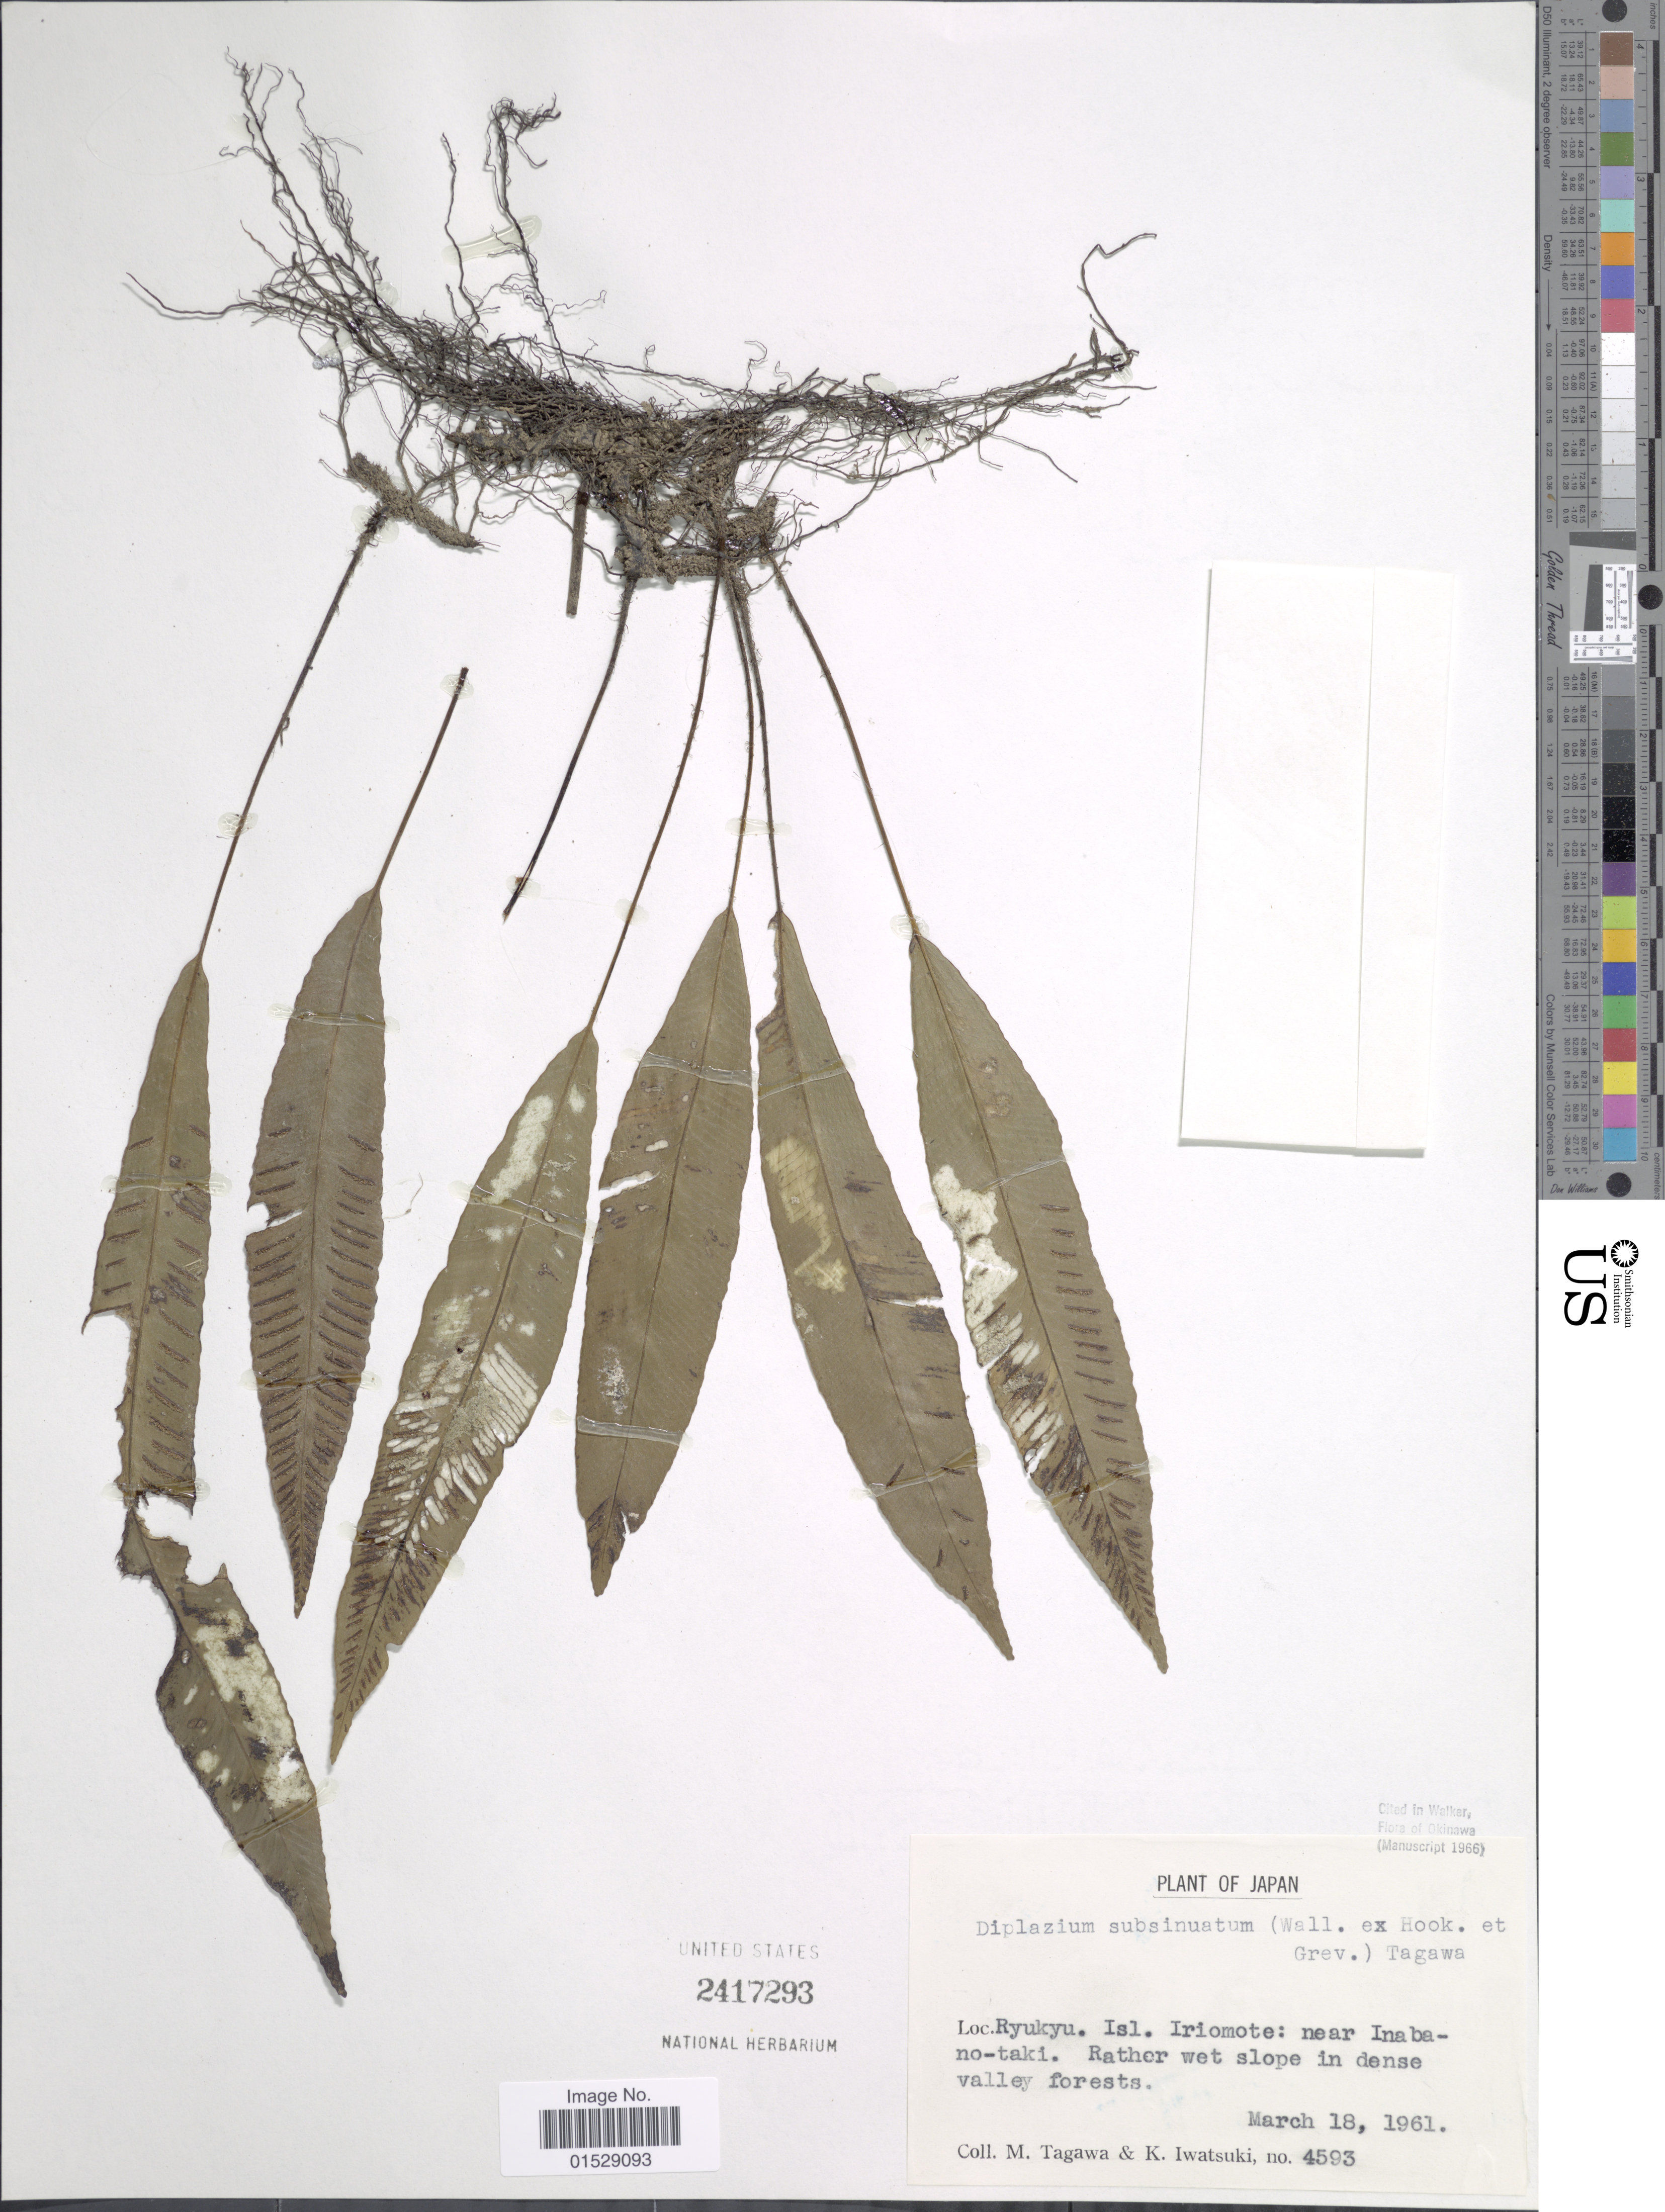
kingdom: Plantae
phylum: Tracheophyta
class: Polypodiopsida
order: Polypodiales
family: Athyriaceae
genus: Deparia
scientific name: Deparia lancea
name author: (Thunb.) Fraser-Jenk.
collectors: M. Tagawa & K. Iwatsuki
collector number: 4593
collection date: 1961-03-18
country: Japan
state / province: Okinawa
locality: Ryukyu. Isl. Iriomote: near Inabano-taki, rather wet slope in dense valley forests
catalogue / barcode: US 2417293